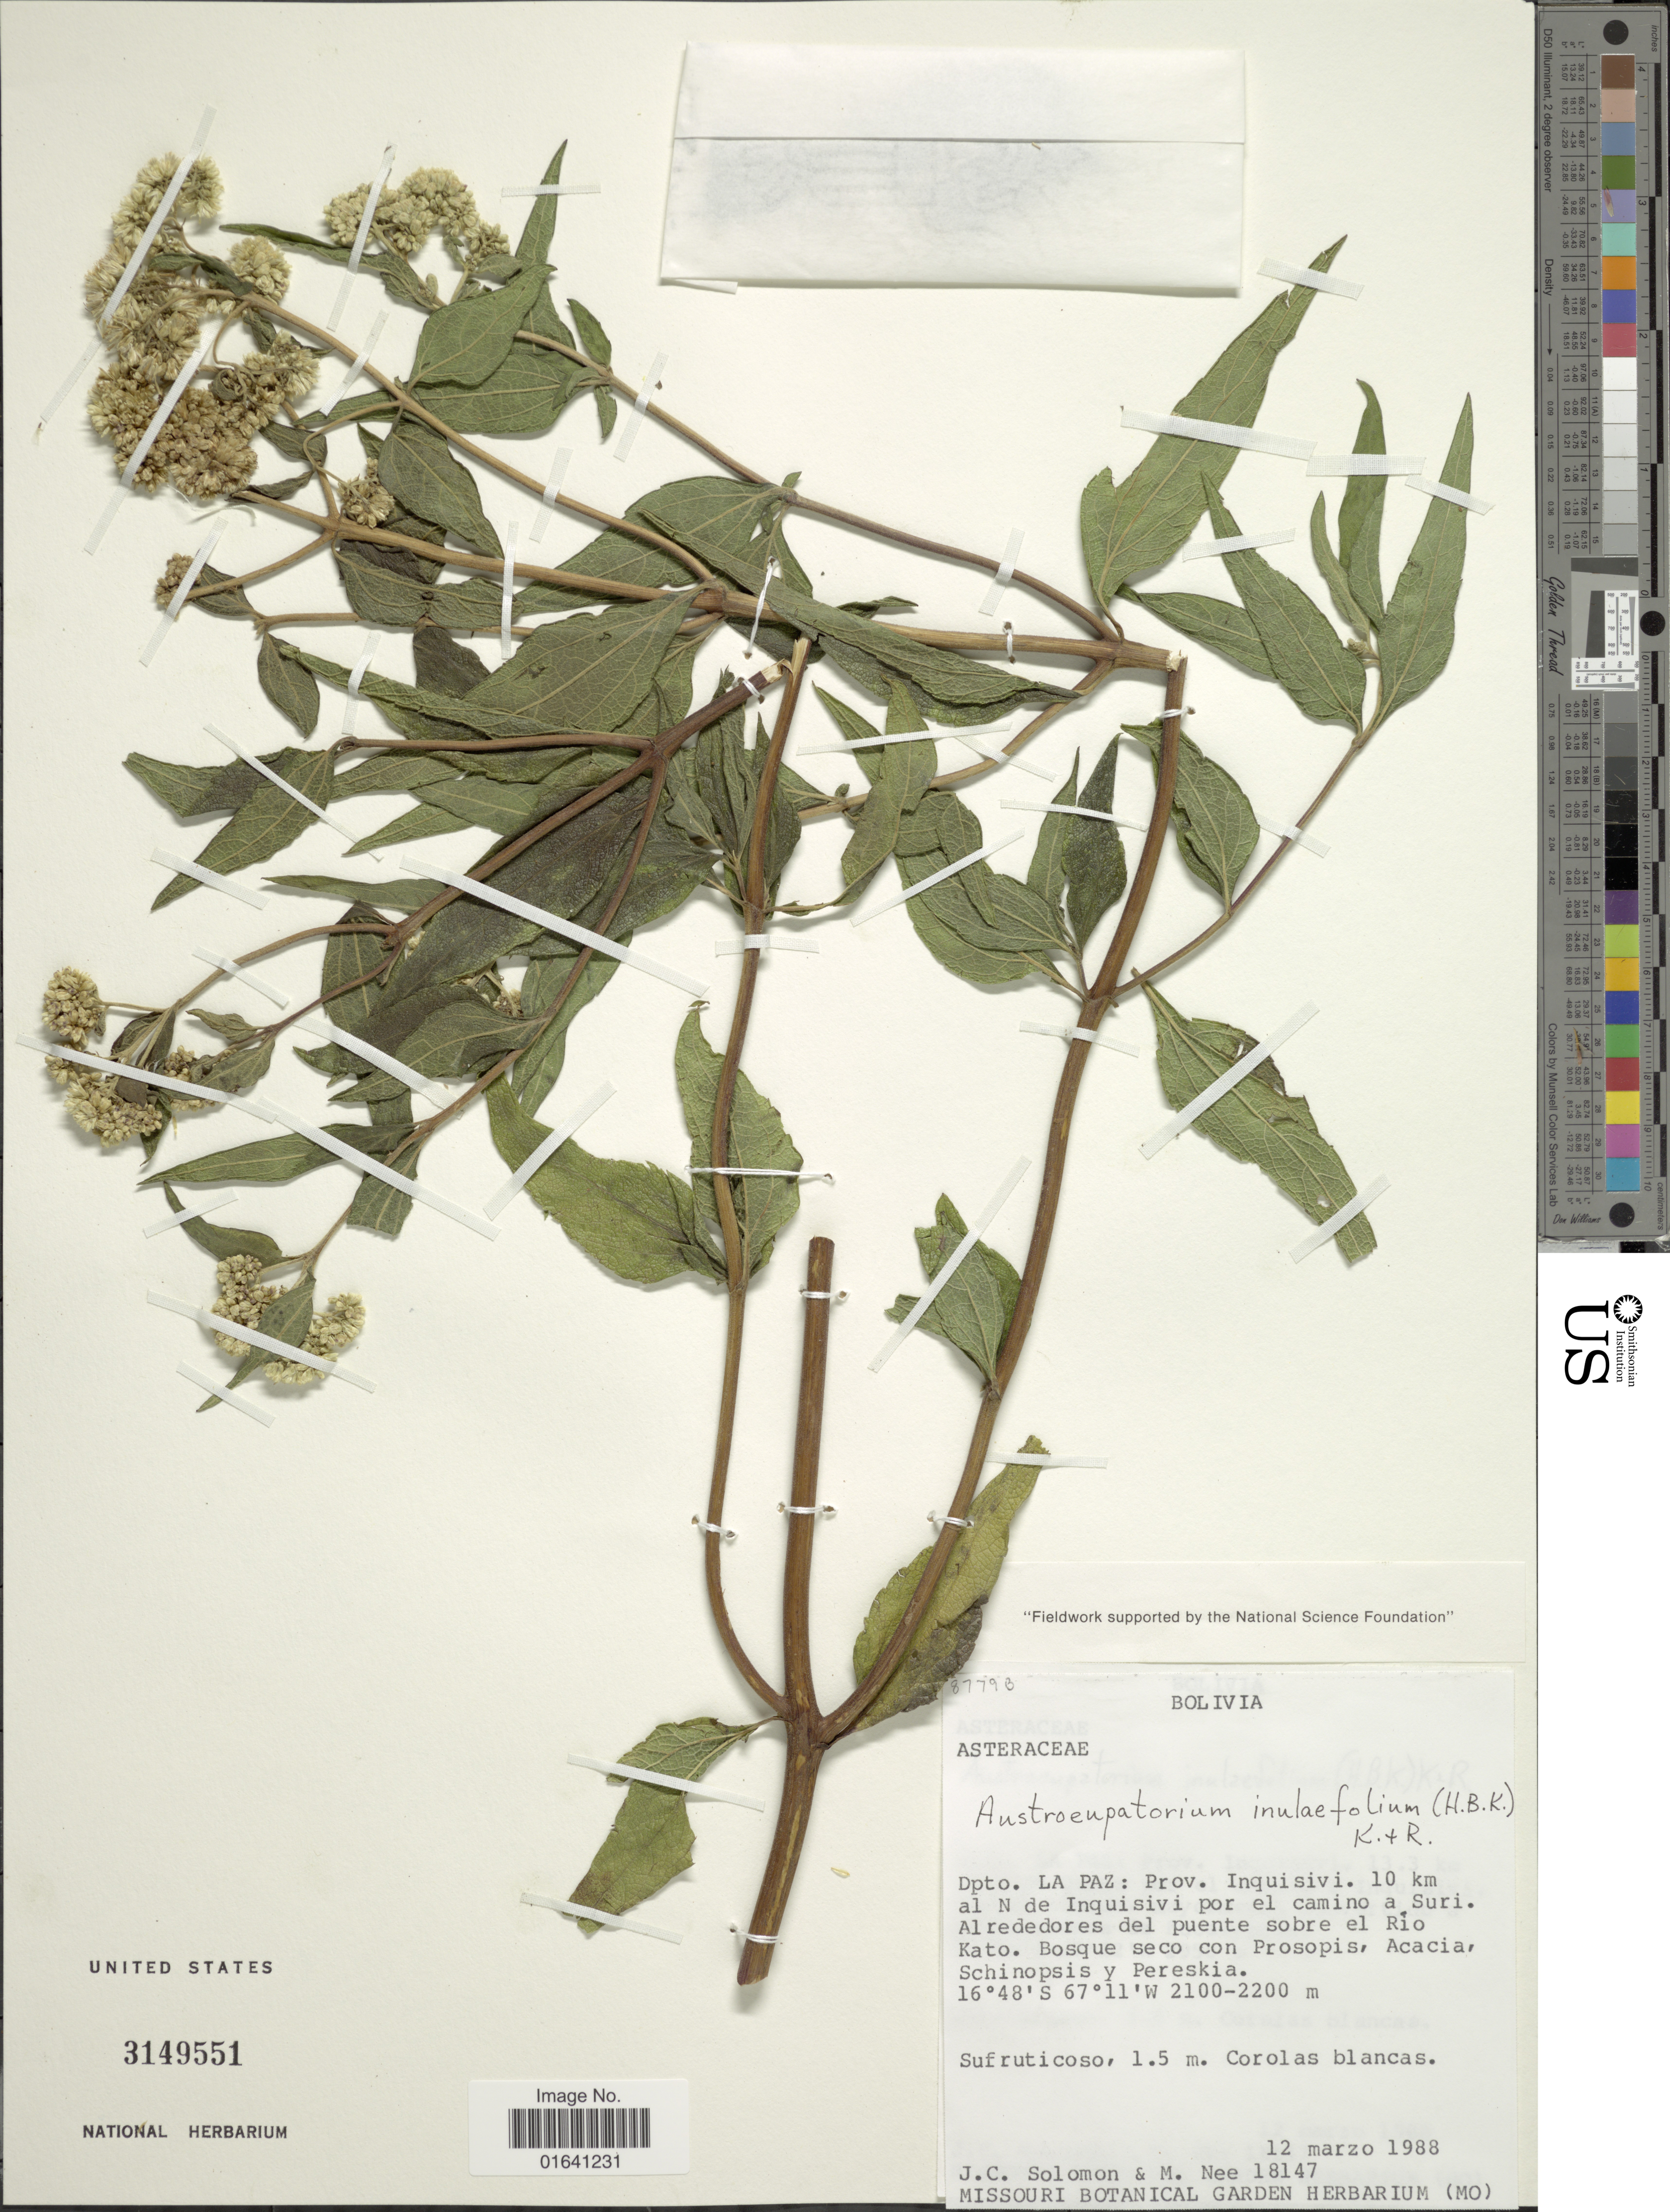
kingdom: Plantae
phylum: Tracheophyta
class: Magnoliopsida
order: Asterales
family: Asteraceae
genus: Austroeupatorium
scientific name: Austroeupatorium inulaefolium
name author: (Kunth) R.M. King & H. Rob.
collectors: J. C. Solomon & M. Nee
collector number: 18147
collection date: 1988-03-12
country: Bolivia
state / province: La Paz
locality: Dpto. La Paz: Prov. Iquisivi. 10 km al N de Inquivisi por le camino a Suri. Alrededores del puente sobre el Río Kato. Bosque seco con Prosopis, Acacia, Schinopsis y Pereskia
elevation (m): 2100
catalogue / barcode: US 3149551